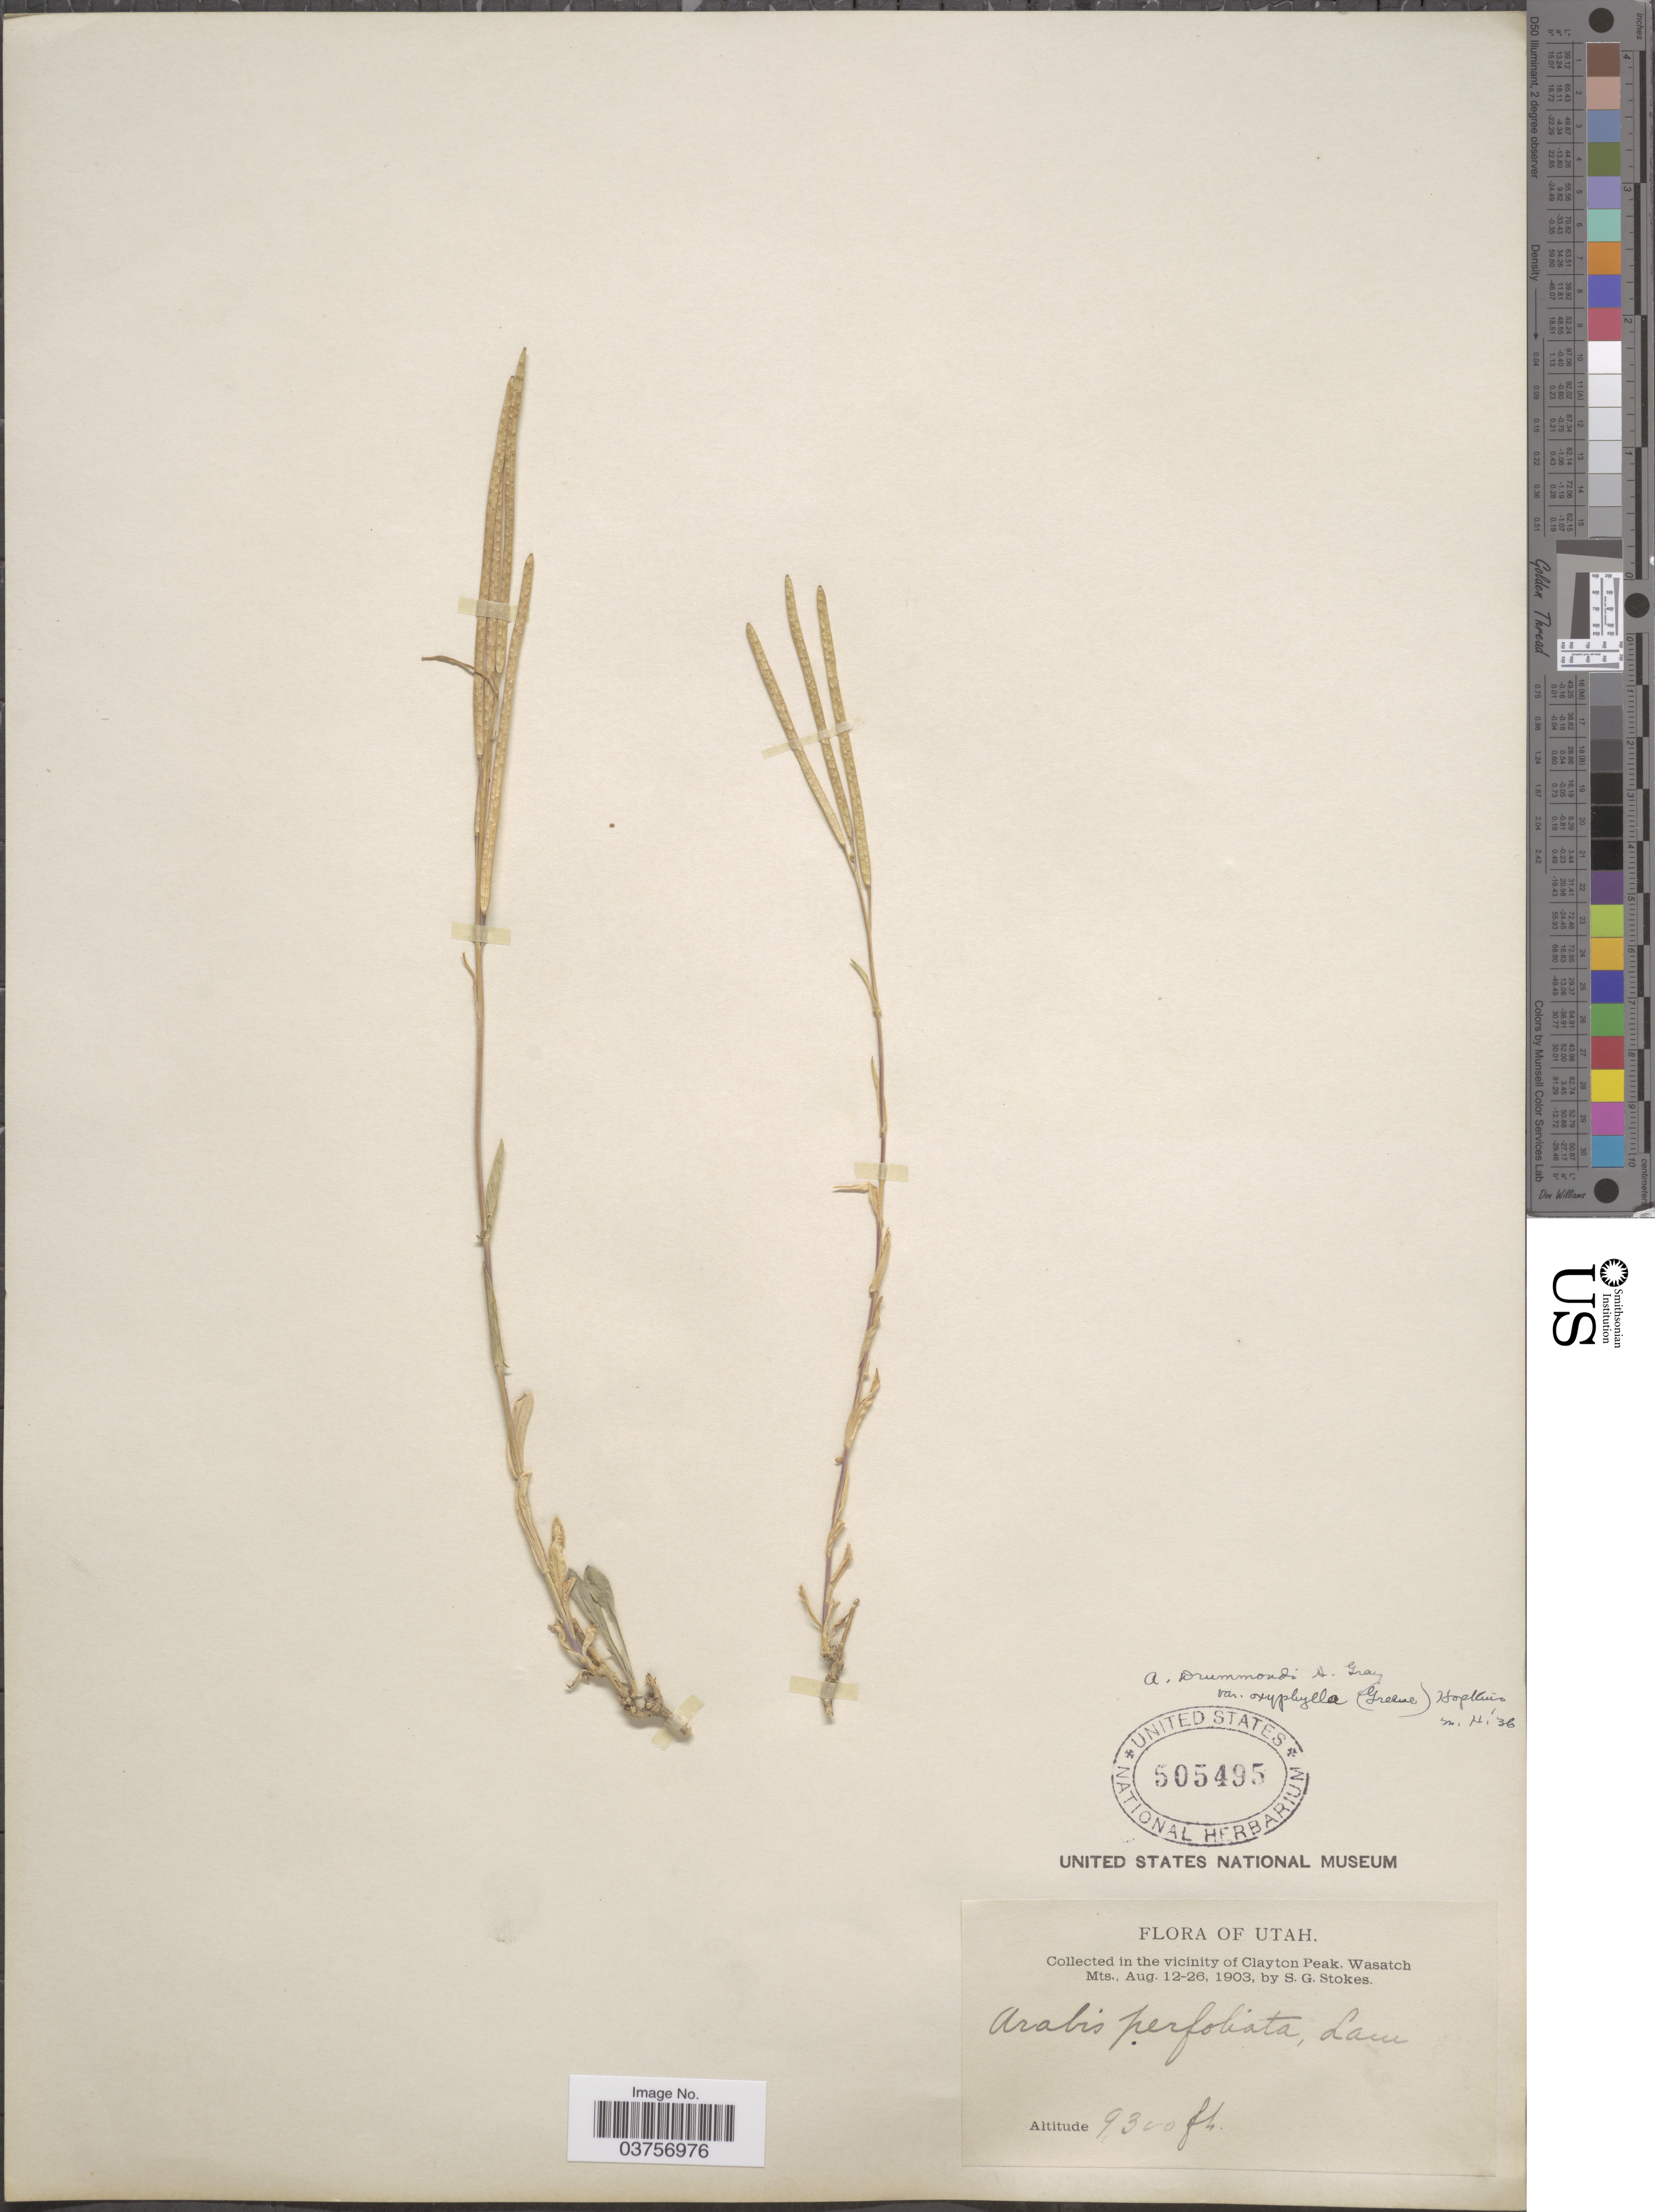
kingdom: Plantae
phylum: Tracheophyta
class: Magnoliopsida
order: Brassicales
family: Brassicaceae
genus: Arabis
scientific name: Arabis drummondii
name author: A. Gray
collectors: S. G. Stokes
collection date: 1903-08-12/1903-08-26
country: United States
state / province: Utah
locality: In the vicinity of Clayton Peak, Wasatch Mts.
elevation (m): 2835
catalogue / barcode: US 505495